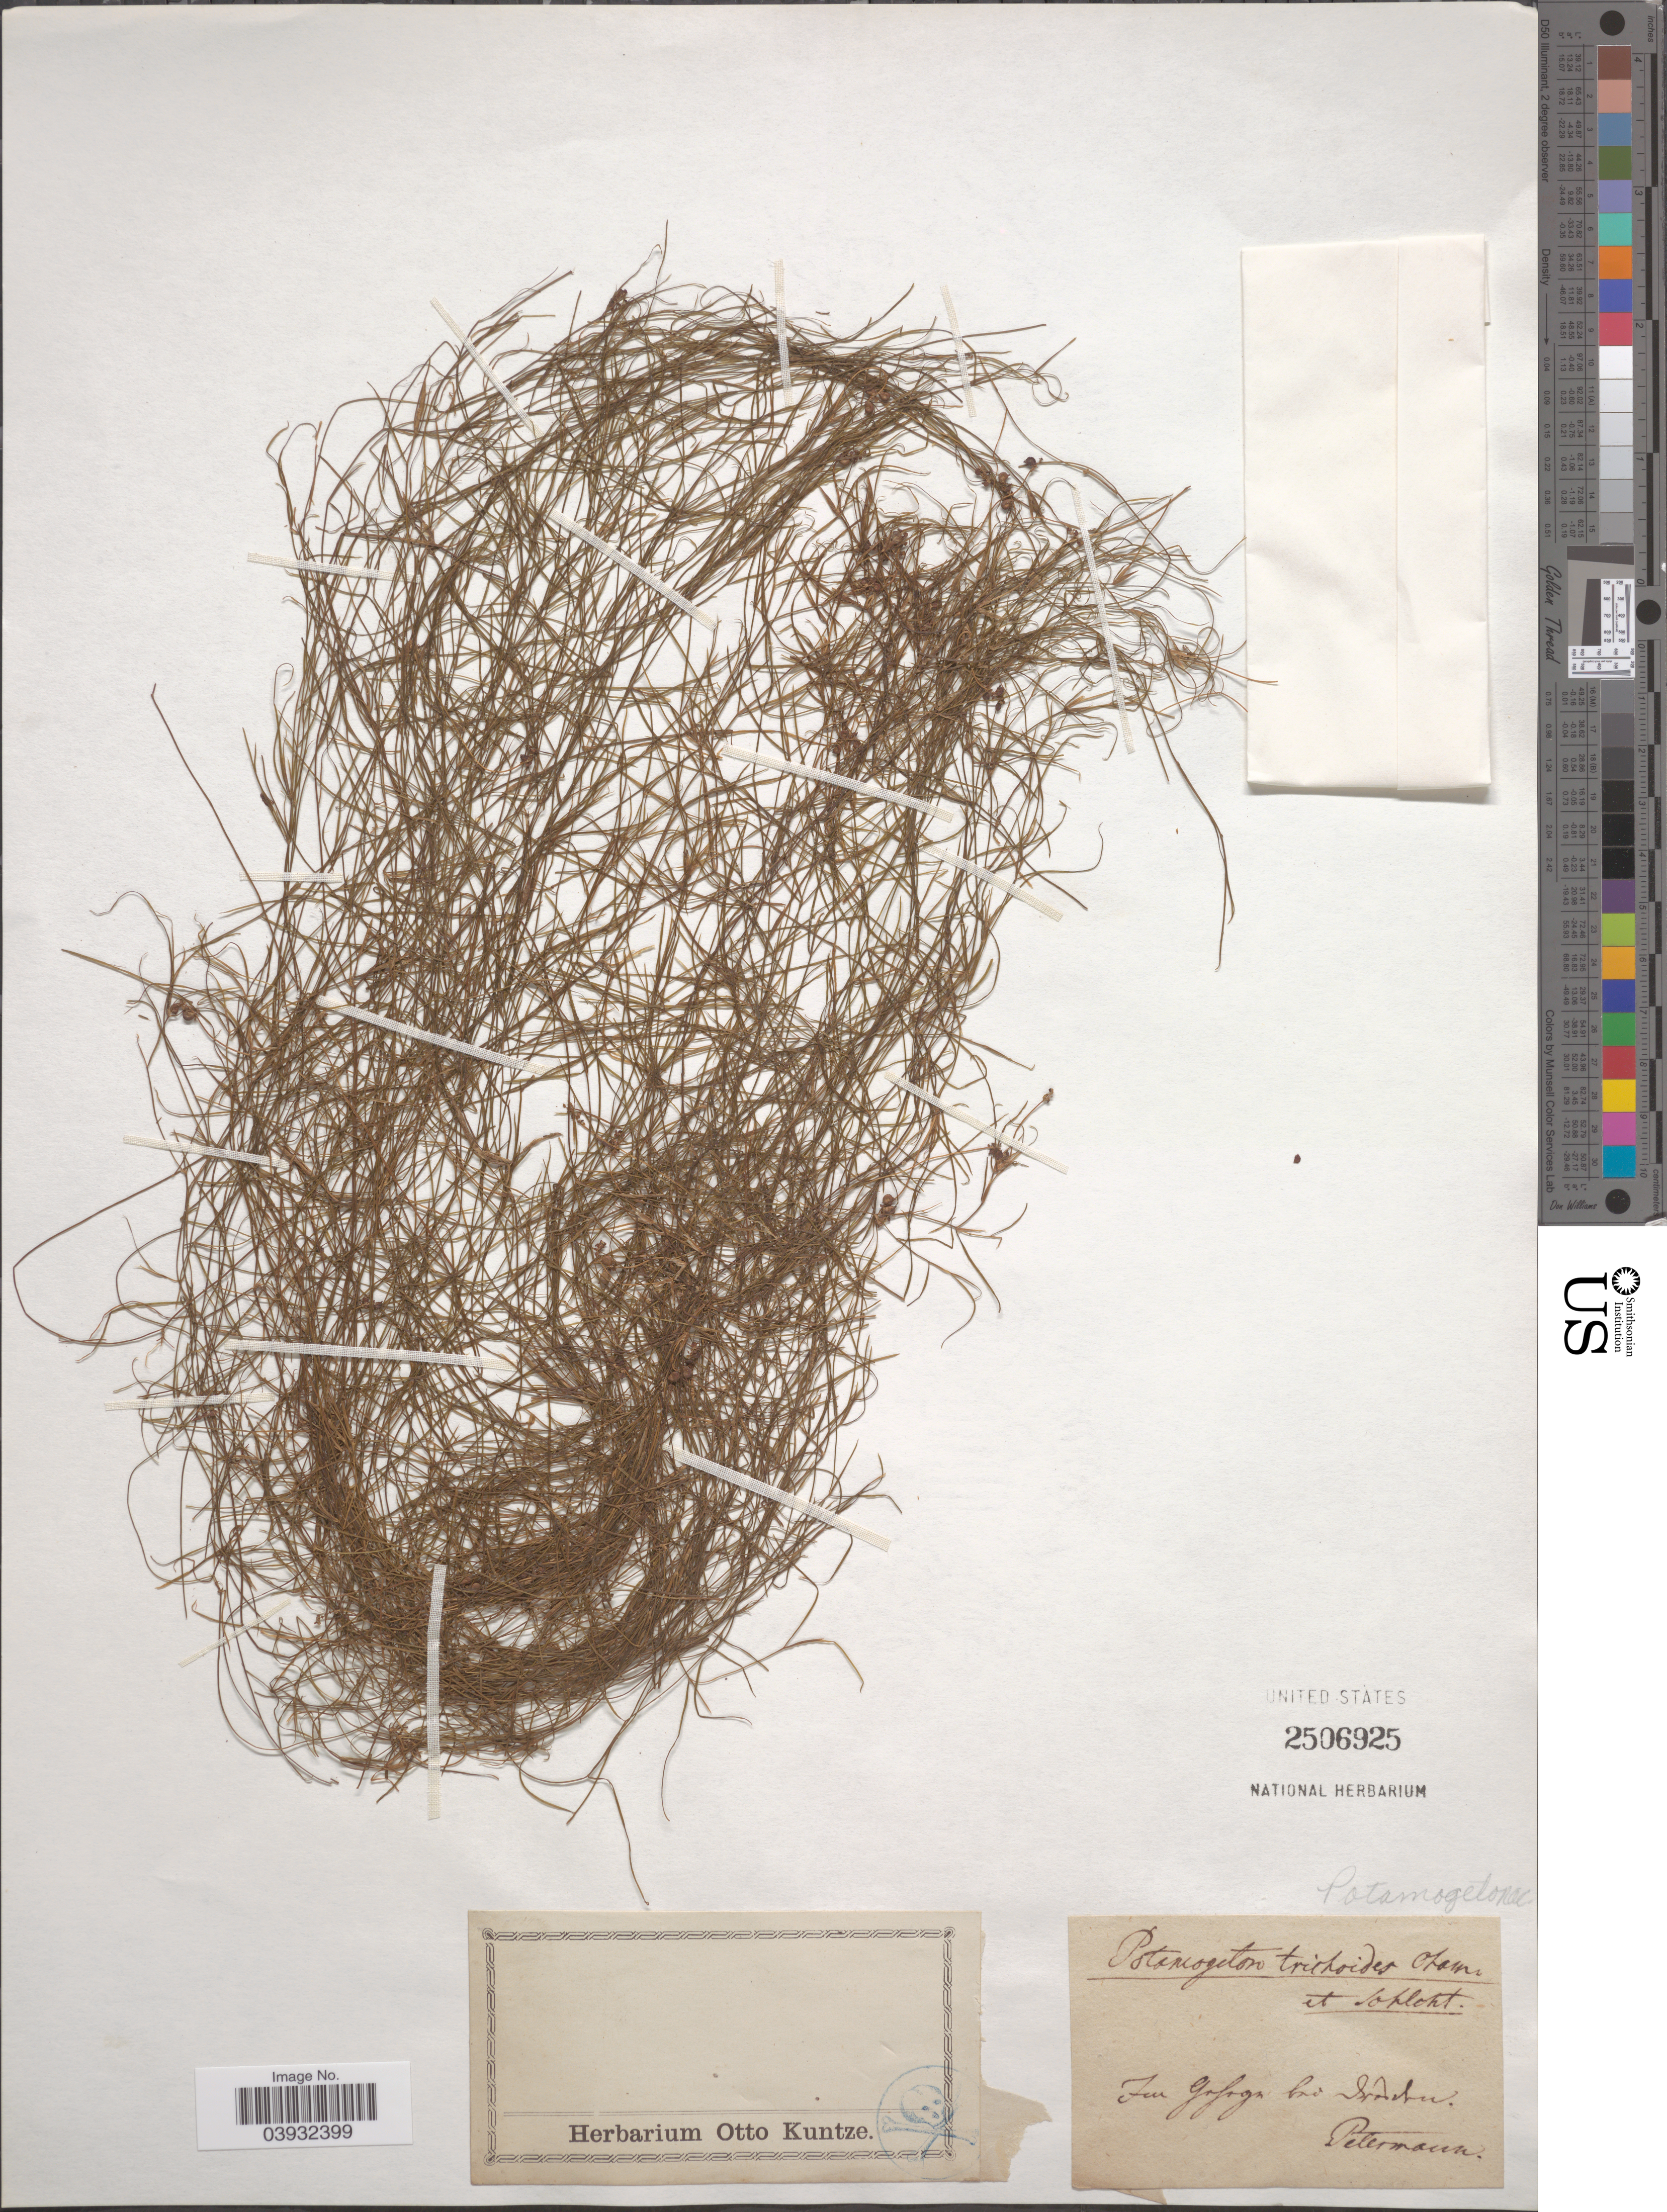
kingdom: Plantae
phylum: Tracheophyta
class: Liliopsida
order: Alismatales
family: Potamogetonaceae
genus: Potamogeton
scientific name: Potamogeton trichoides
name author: Cham. & Schltdl.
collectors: Petermann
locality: Im Gofogu bei Srochu. [interpreted]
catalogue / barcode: US 2506925